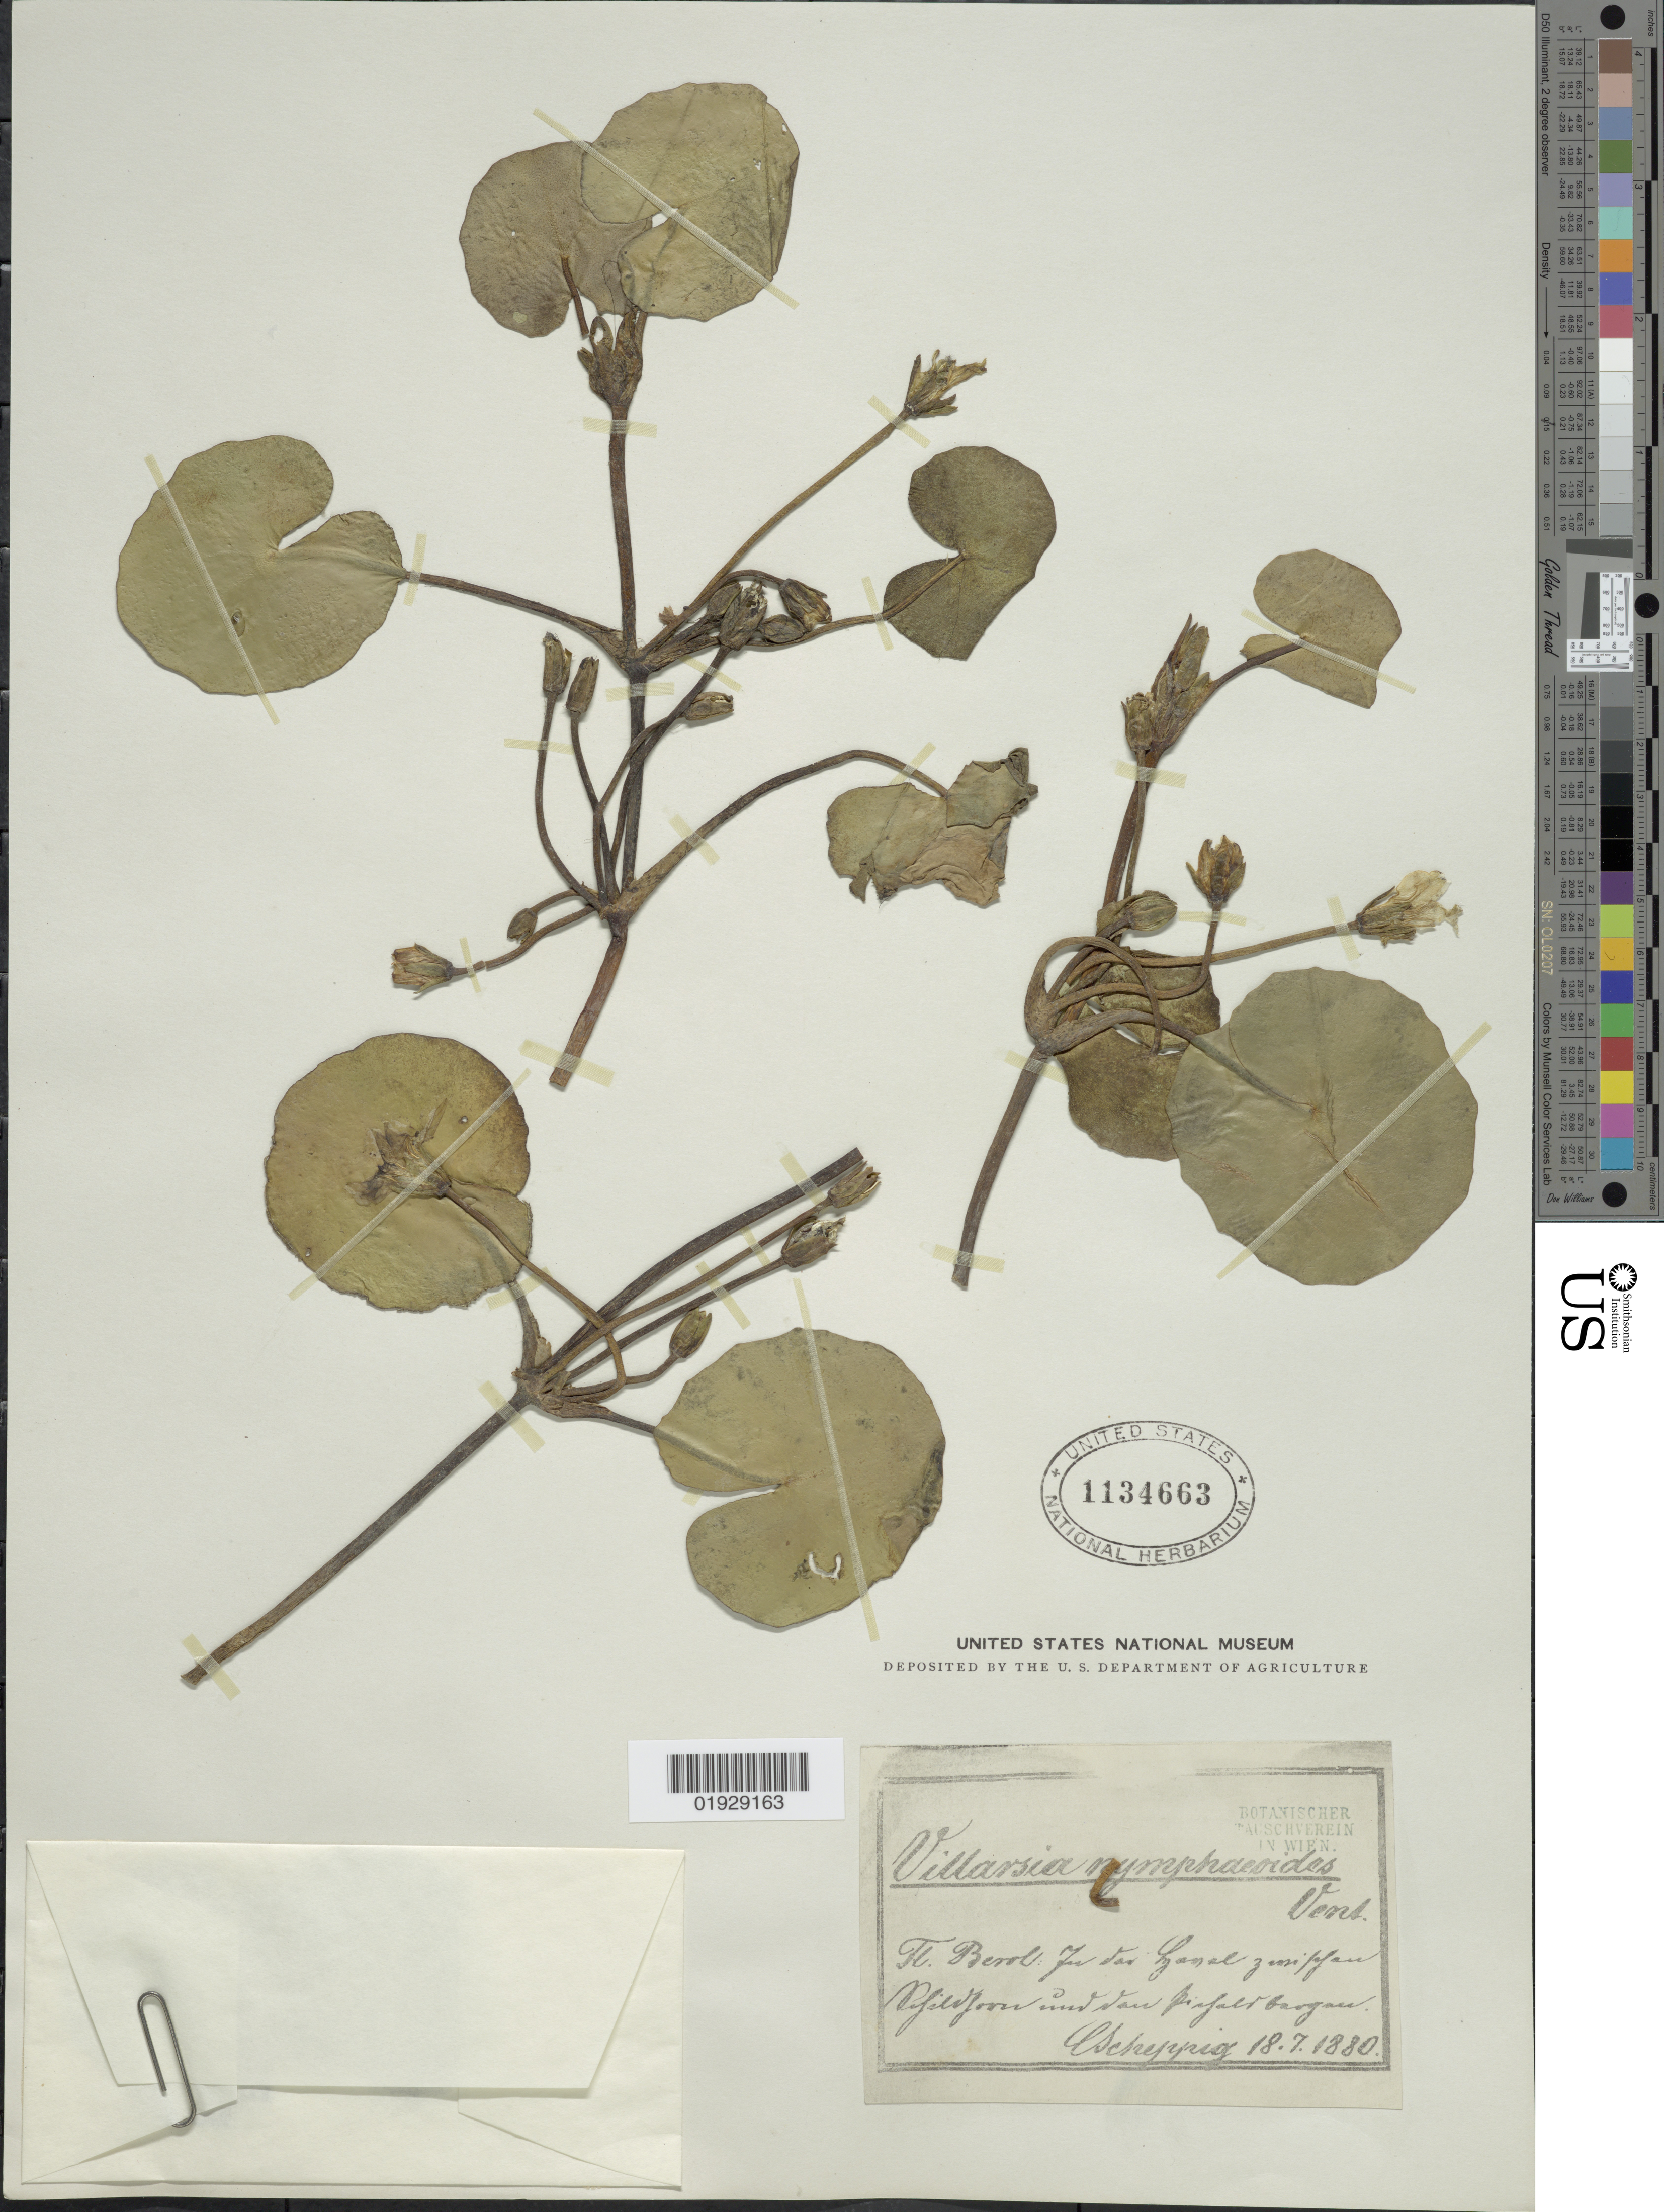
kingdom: Plantae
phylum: Tracheophyta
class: Magnoliopsida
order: Asterales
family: Menyanthaceae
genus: Nymphoides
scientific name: Nymphoides nymphaeoides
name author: (L.) Britton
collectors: C. Scheppig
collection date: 1880-07-18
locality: Pifeldfoon [interpreted] und dan [interpreted] Piefald [interpreted] bargan [interpreted]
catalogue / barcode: US 1134663